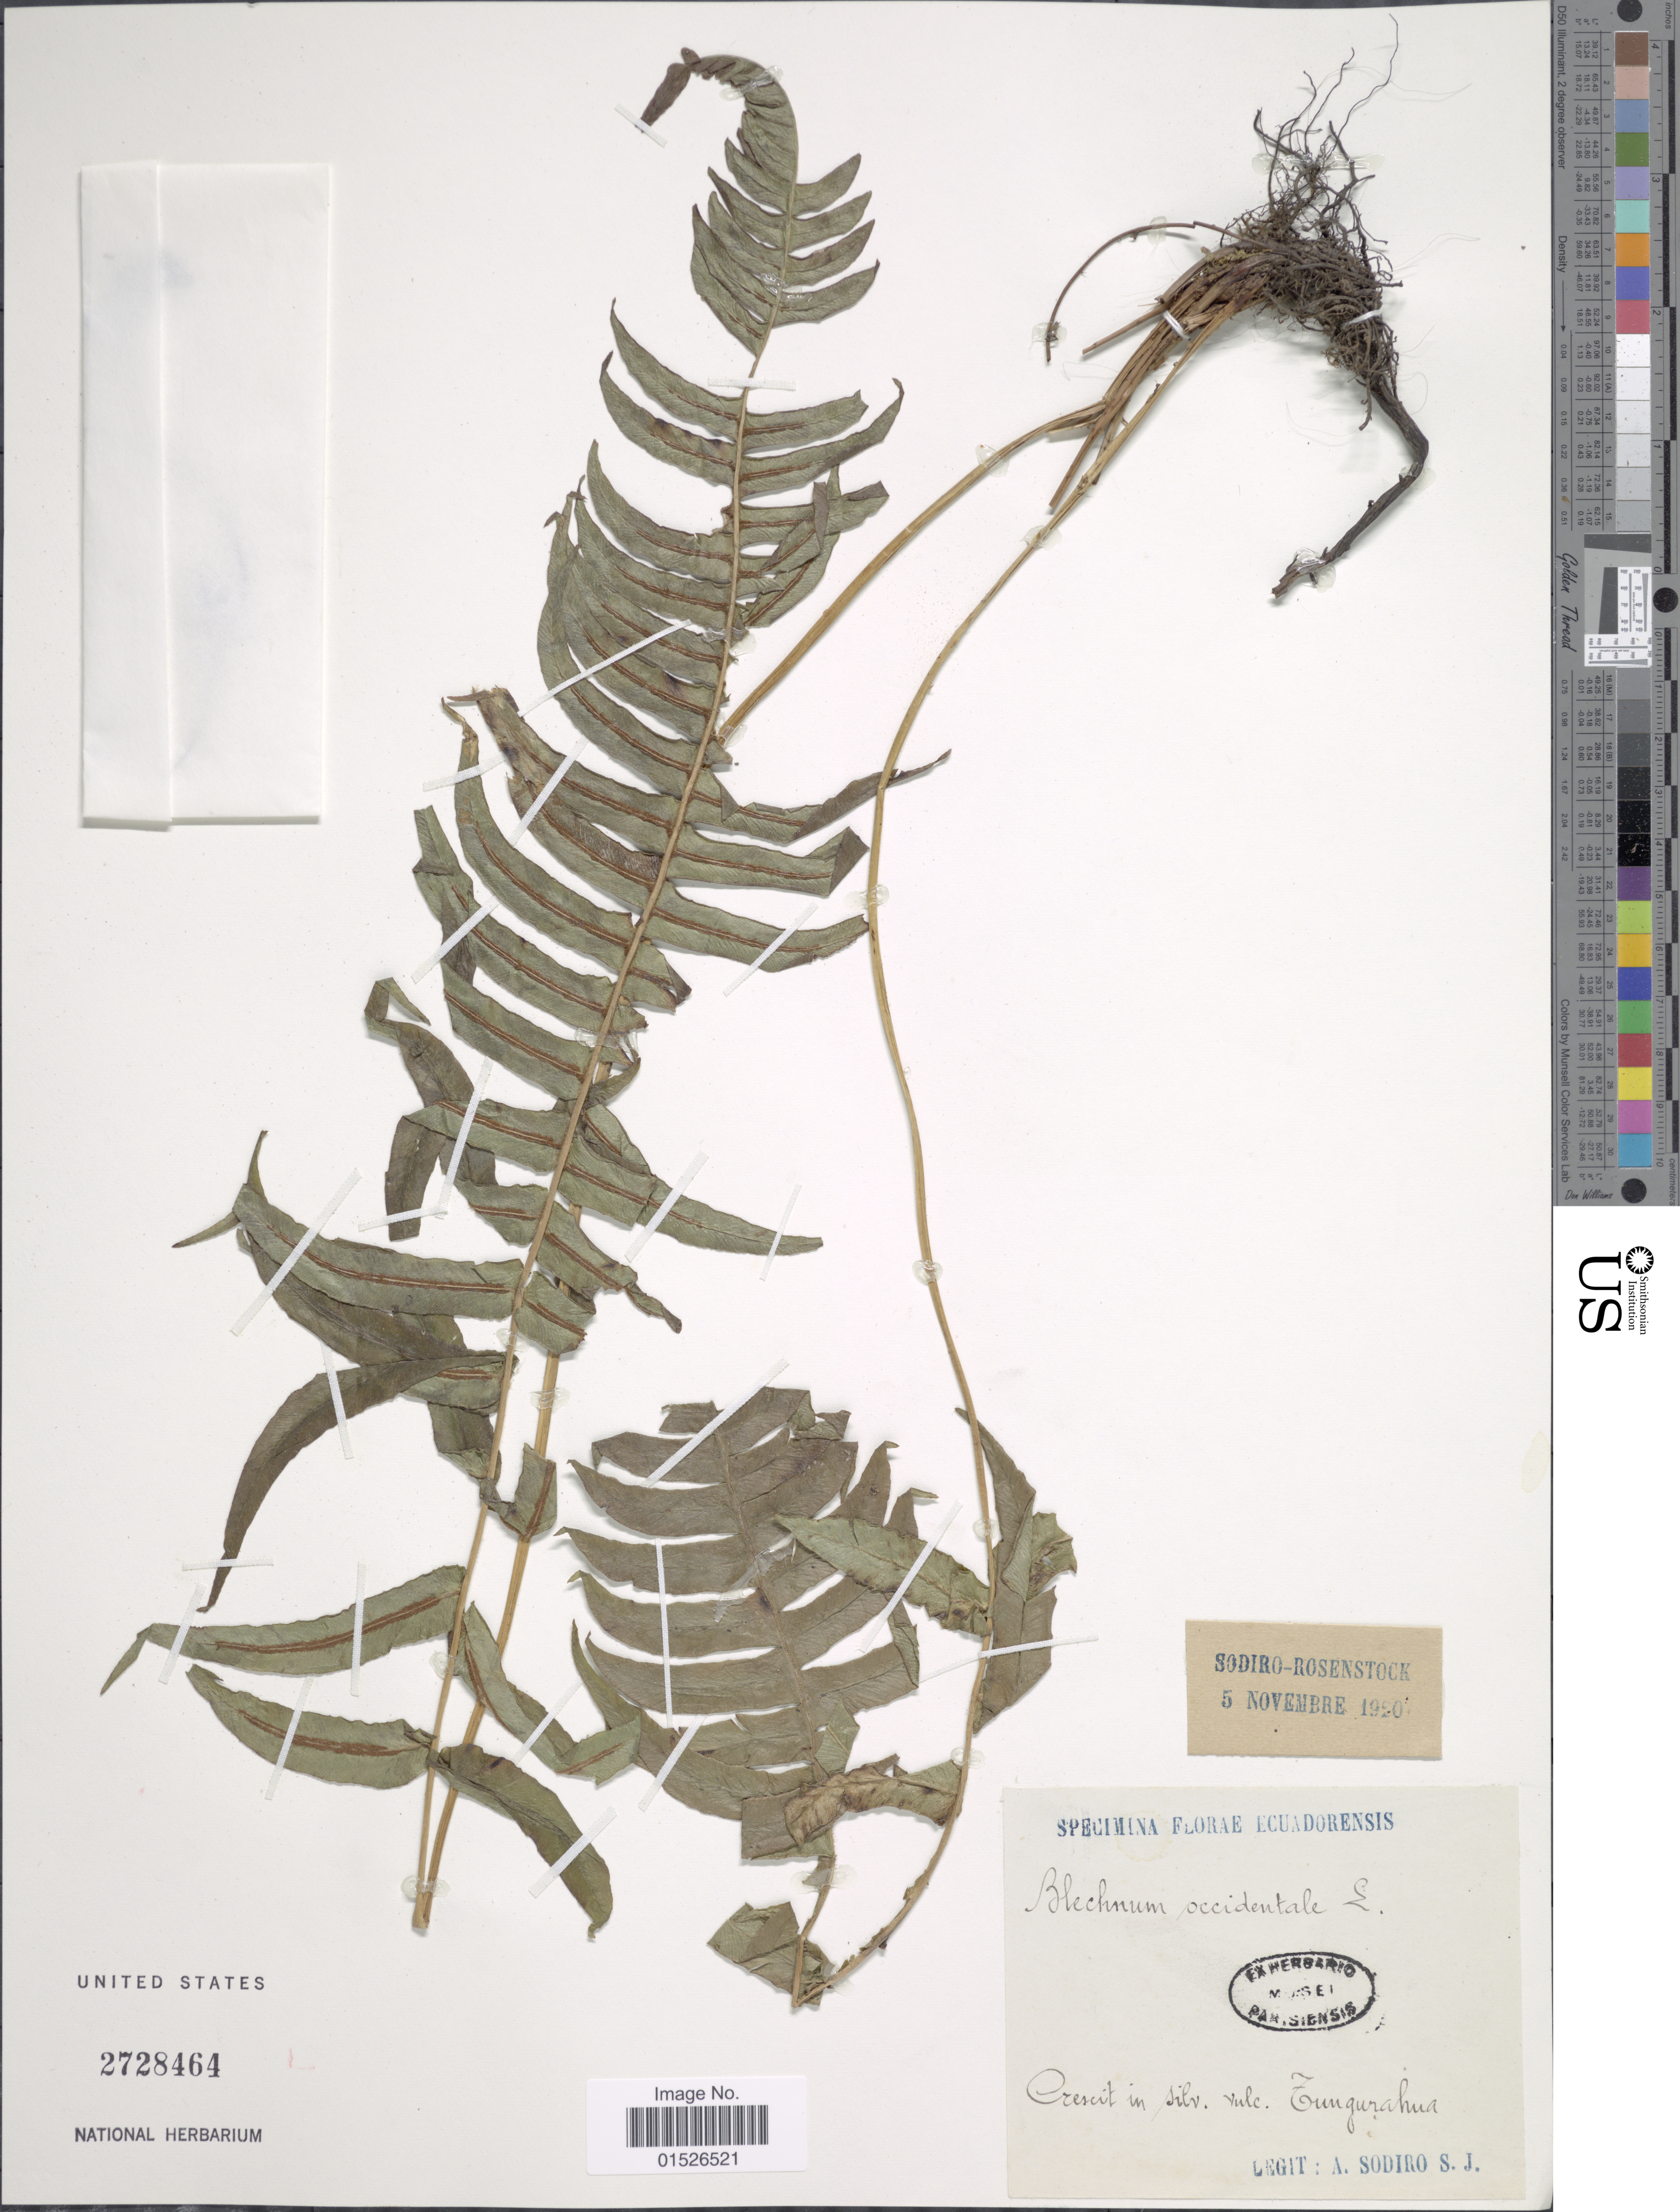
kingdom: Plantae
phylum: Tracheophyta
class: Polypodiopsida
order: Polypodiales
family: Blechnaceae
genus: Blechnum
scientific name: Blechnum occidentale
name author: L.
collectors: A. Sodiro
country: Ecuador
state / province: Tungurahua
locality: Crescit in silv. vulc. Tungurahua.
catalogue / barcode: US 2728464